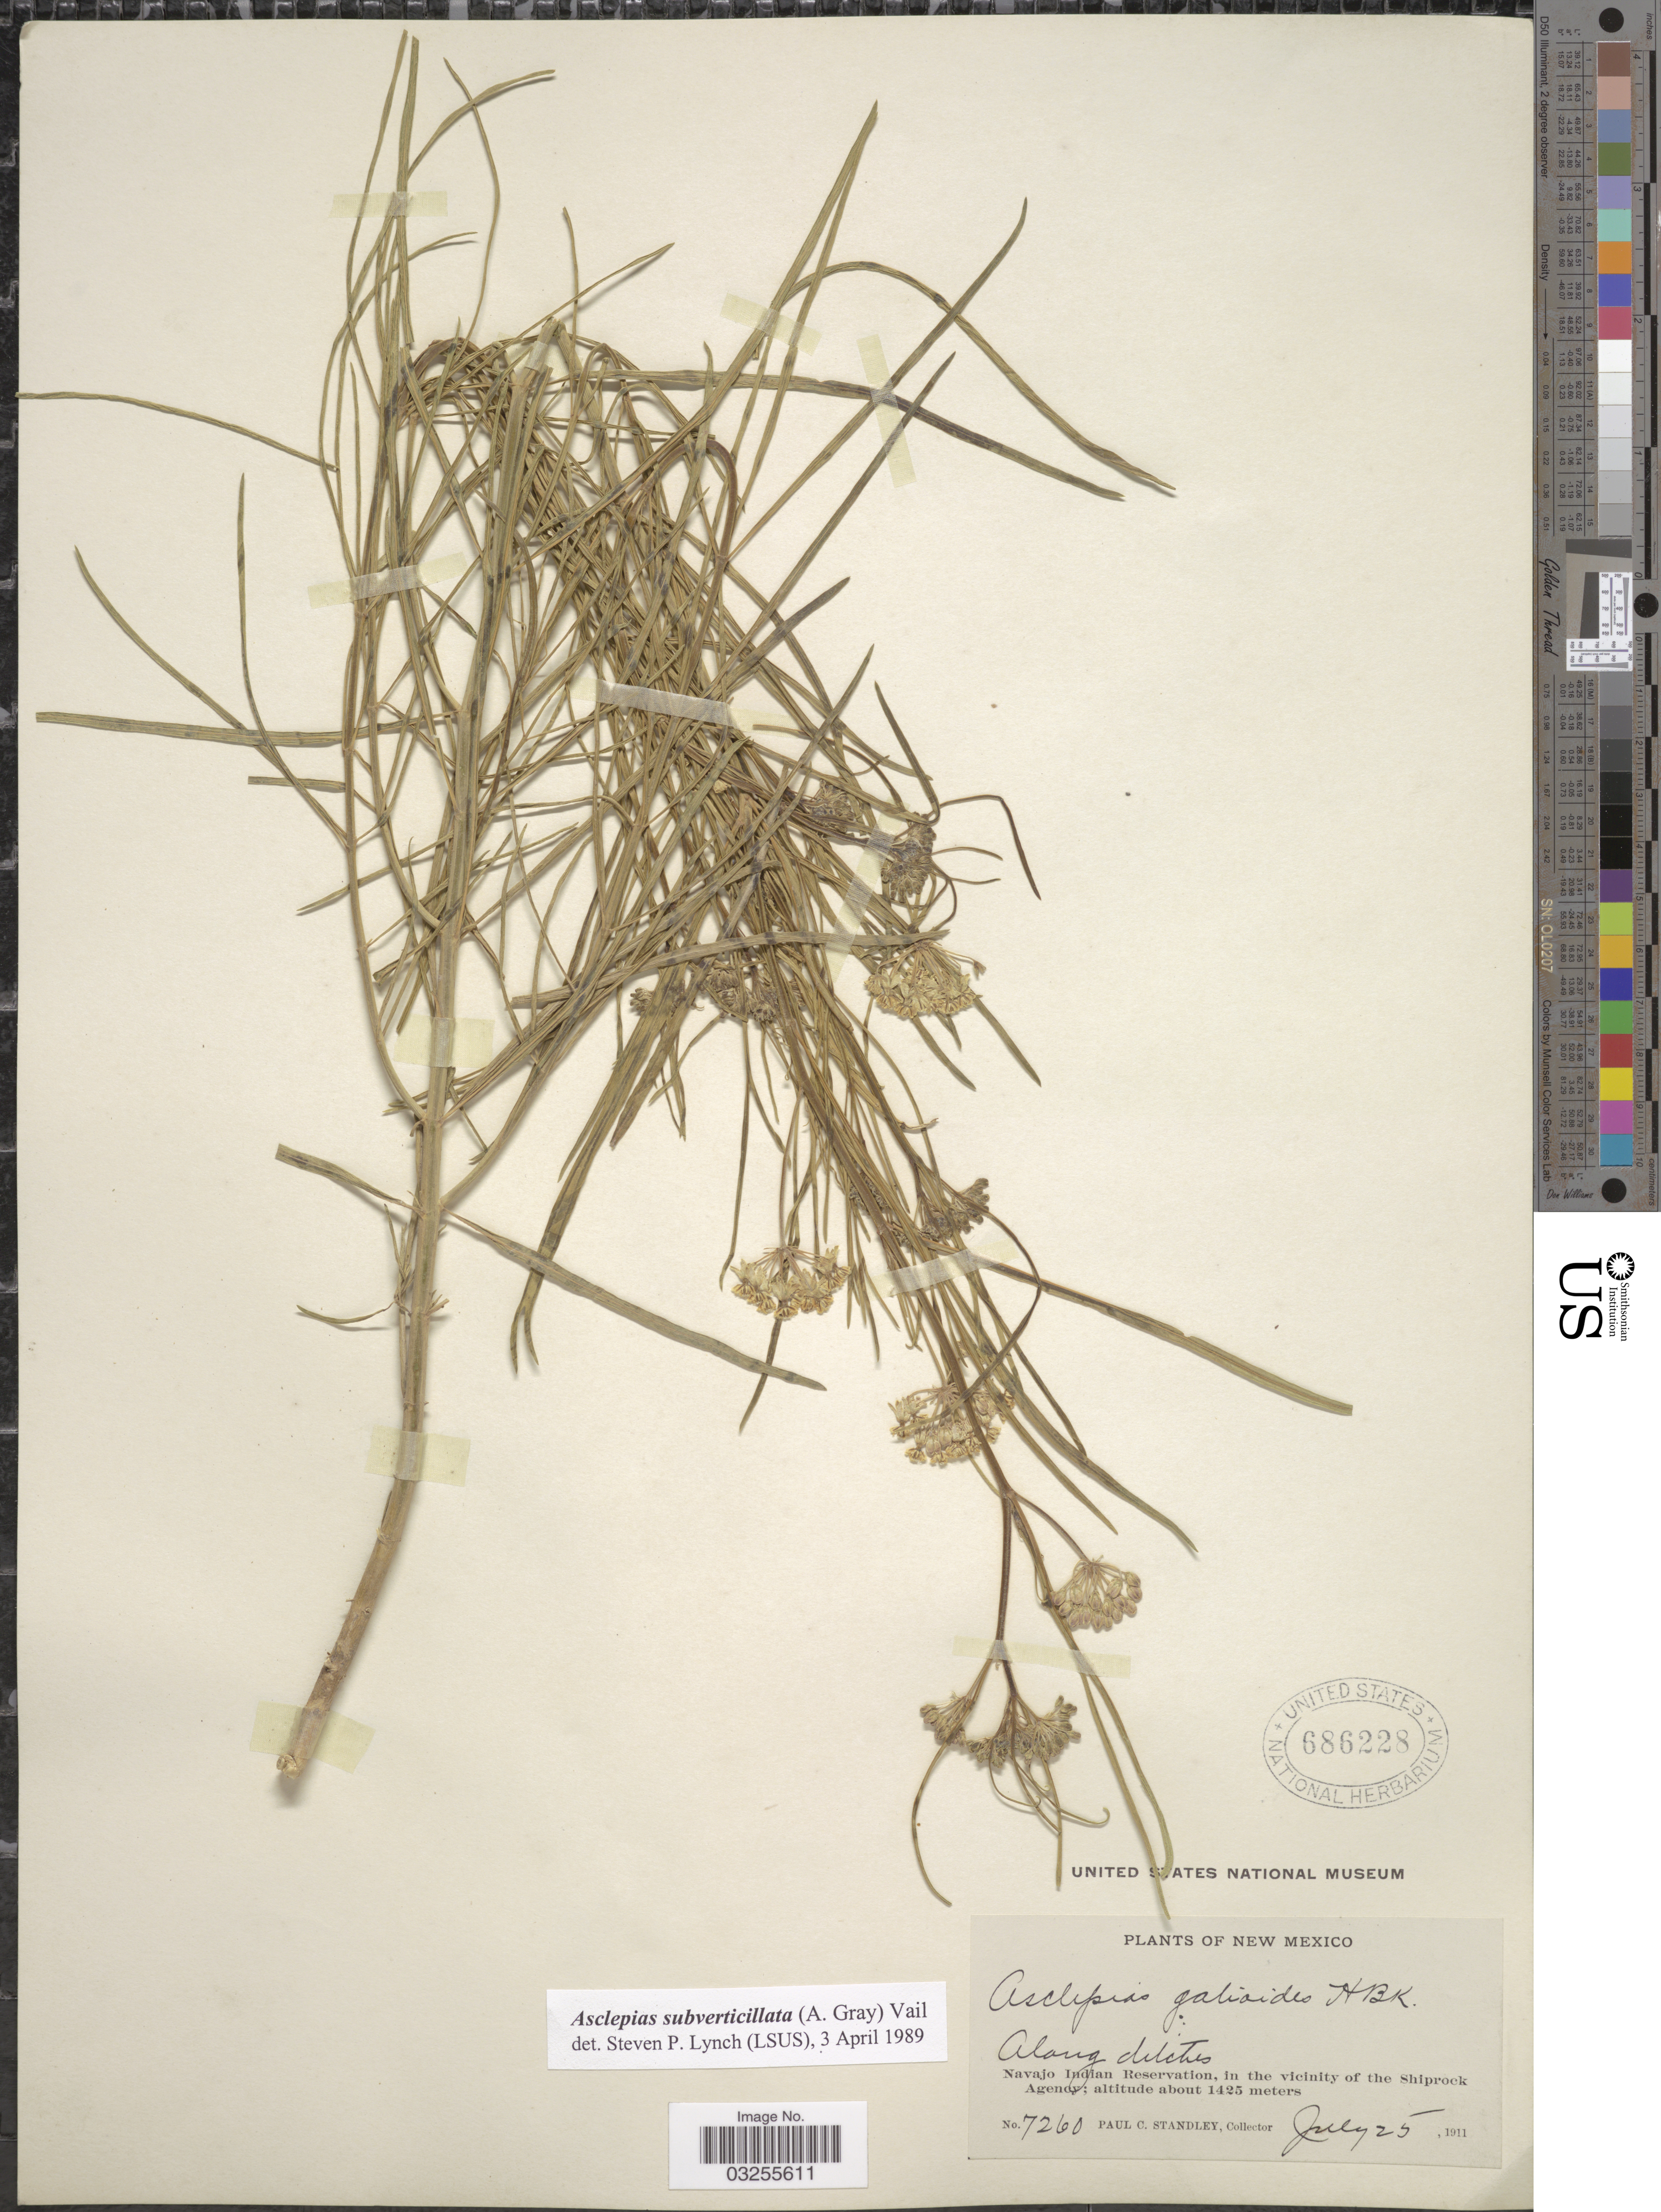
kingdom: Plantae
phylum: Tracheophyta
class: Magnoliopsida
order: Gentianales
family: Apocynaceae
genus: Asclepias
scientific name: Asclepias subverticillata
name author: (A. Gray) Vail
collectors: P. C. Standley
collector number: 7260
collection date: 1911-07-25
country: United States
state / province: New Mexico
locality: Along ditches. Navajo Indian Reservation, in the vicinity of the Shiprock Agency.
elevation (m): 1425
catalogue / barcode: US 686228